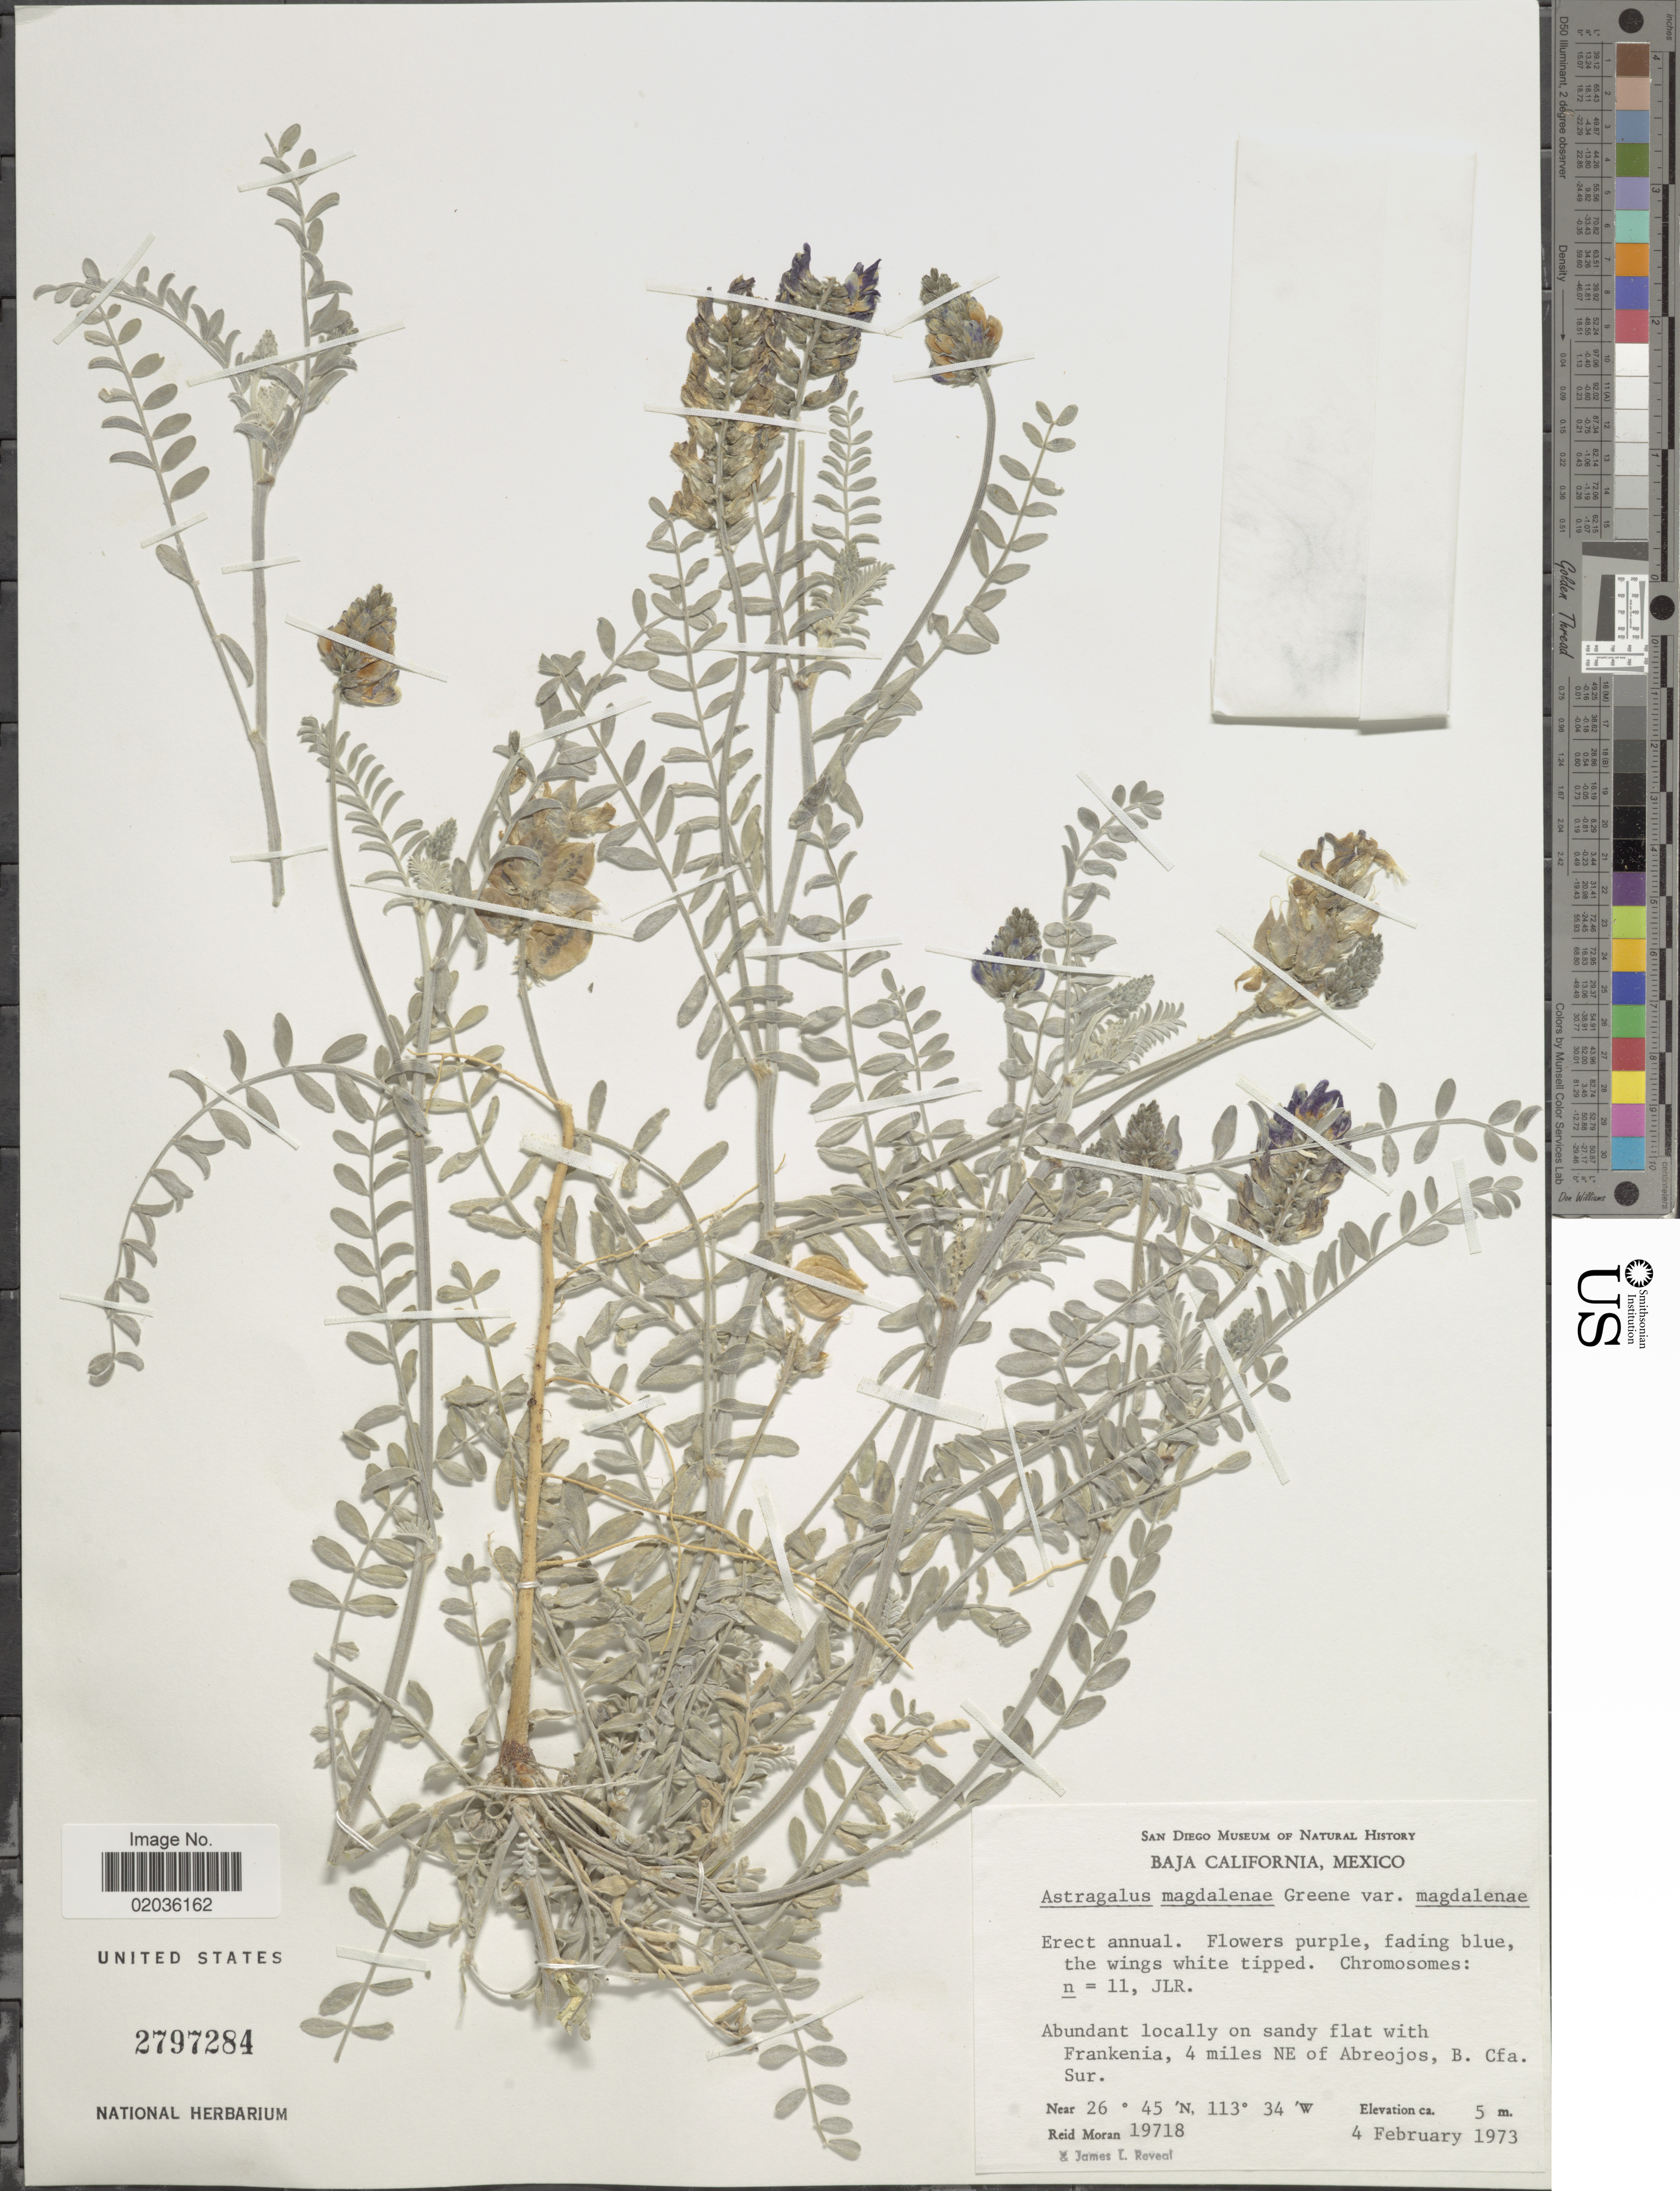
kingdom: Plantae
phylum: Tracheophyta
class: Magnoliopsida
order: Fabales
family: Fabaceae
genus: Astragalus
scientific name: Astragalus magdalenae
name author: Greene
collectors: R. V. Moran & J. L. Reveal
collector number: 19718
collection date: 1973-02-04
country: Mexico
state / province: Baja California Sur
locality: Baja California, Frankenia, 4 miles NE of Abreojos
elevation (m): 5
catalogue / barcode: US 2797284